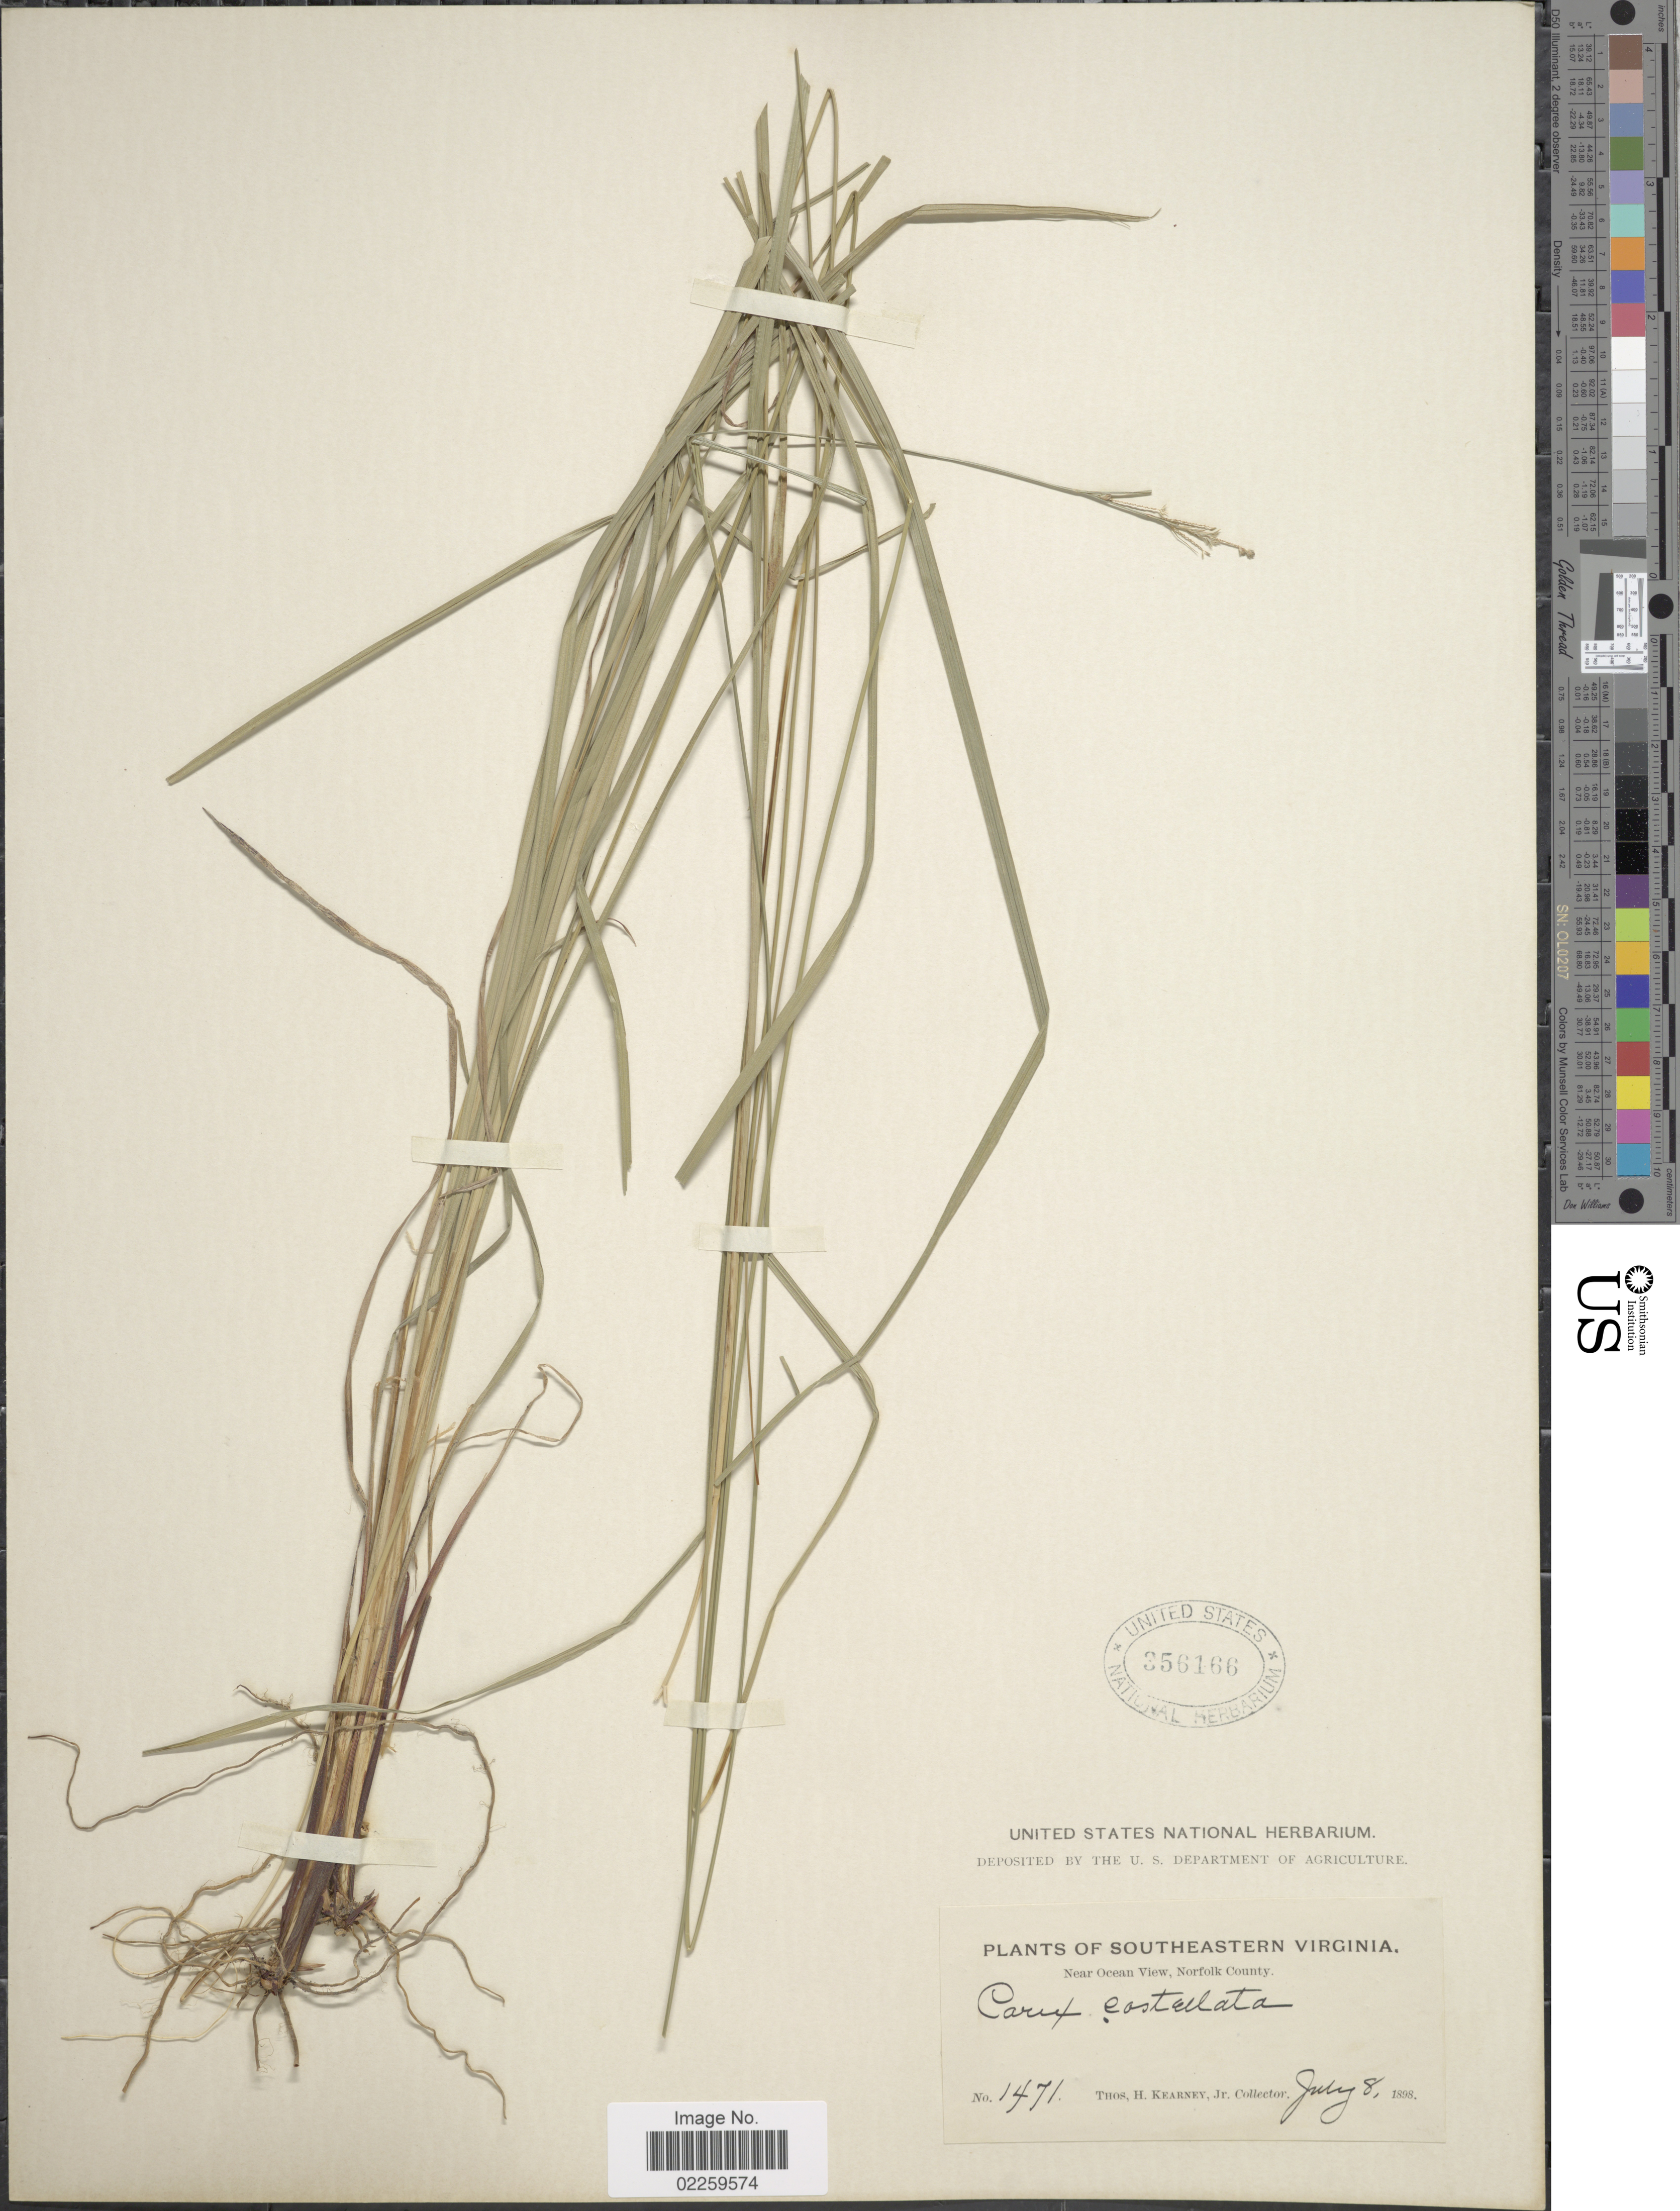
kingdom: Plantae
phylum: Tracheophyta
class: Liliopsida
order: Poales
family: Cyperaceae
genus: Carex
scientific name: Carex sp.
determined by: Strong, Mark T., (BOT), Smithsonian Institution - National Museum of Natural History (UNITED STATES)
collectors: T. H. Kearney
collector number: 1471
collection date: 1898-07-08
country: United States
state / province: Virginia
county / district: City of Norfolk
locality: Southeastern Virginia near Ocean View, Norfolk County.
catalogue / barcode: US 356166